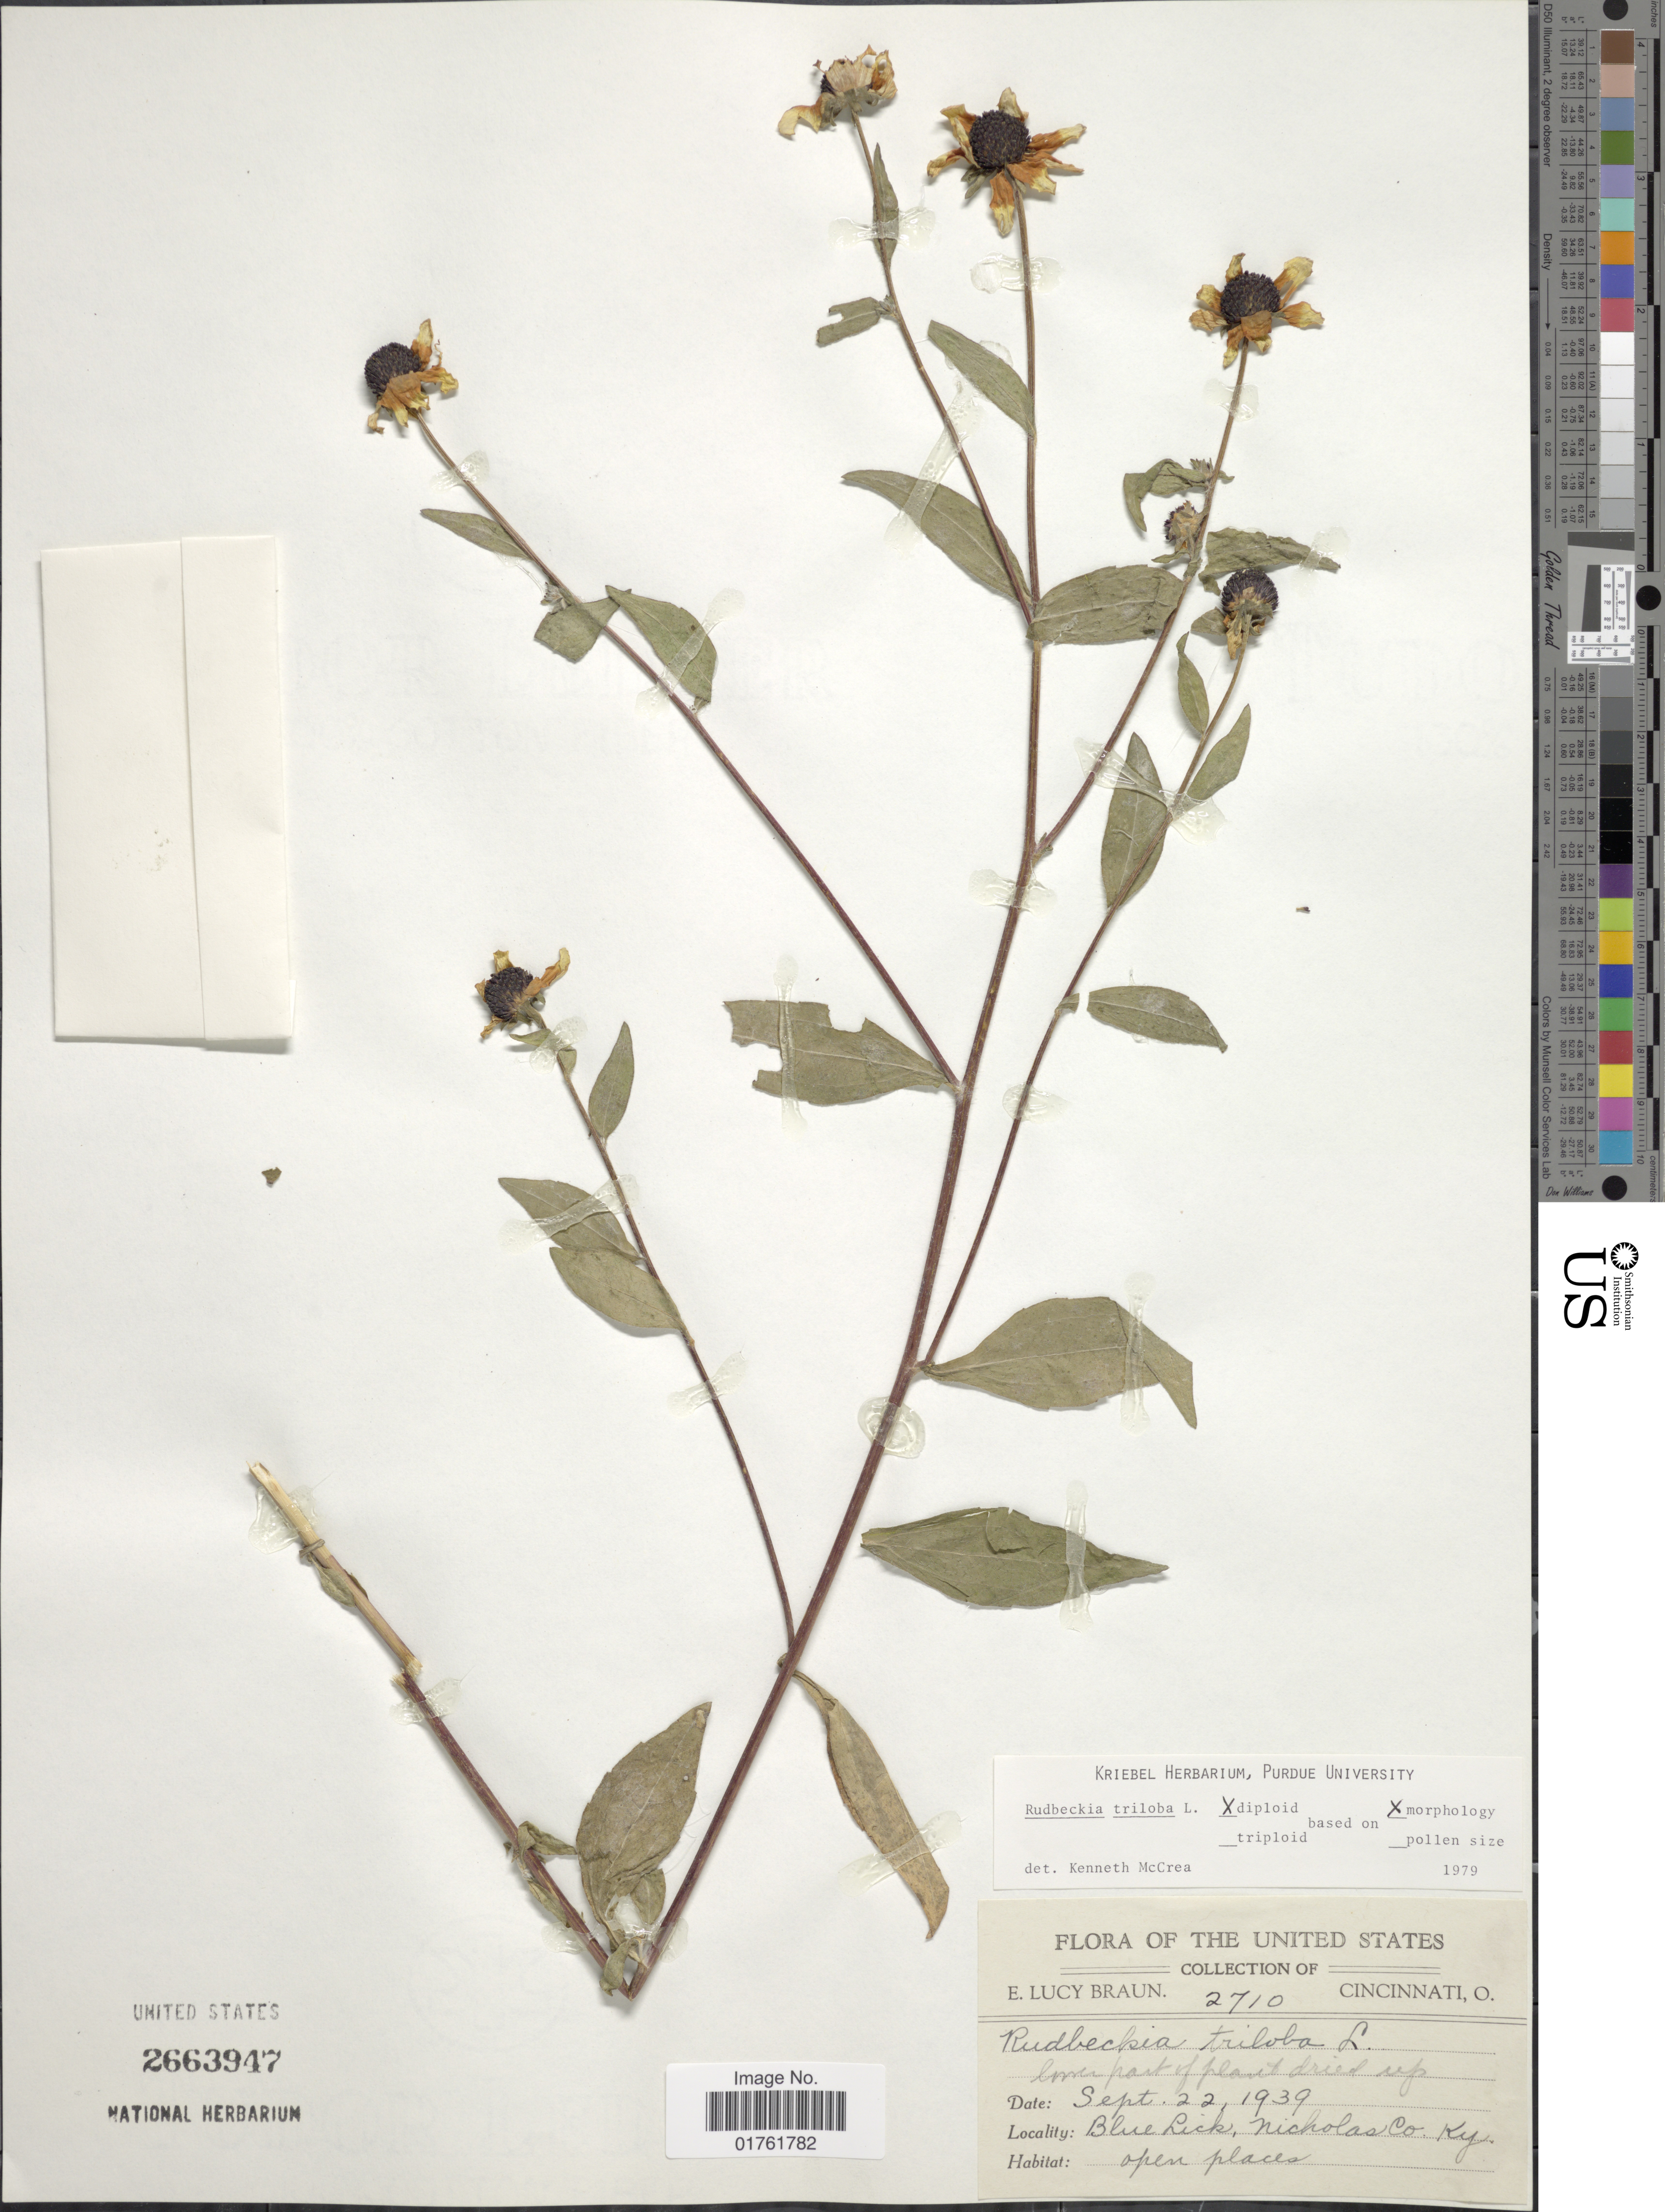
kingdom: Plantae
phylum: Tracheophyta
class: Magnoliopsida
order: Asterales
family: Asteraceae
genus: Rudbeckia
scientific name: Rudbeckia triloba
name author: L.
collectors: E. L. Braun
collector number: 2710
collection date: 1939-09-22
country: United States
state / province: Kentucky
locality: Blue Lick, Nicholas Co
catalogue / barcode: US 2663947